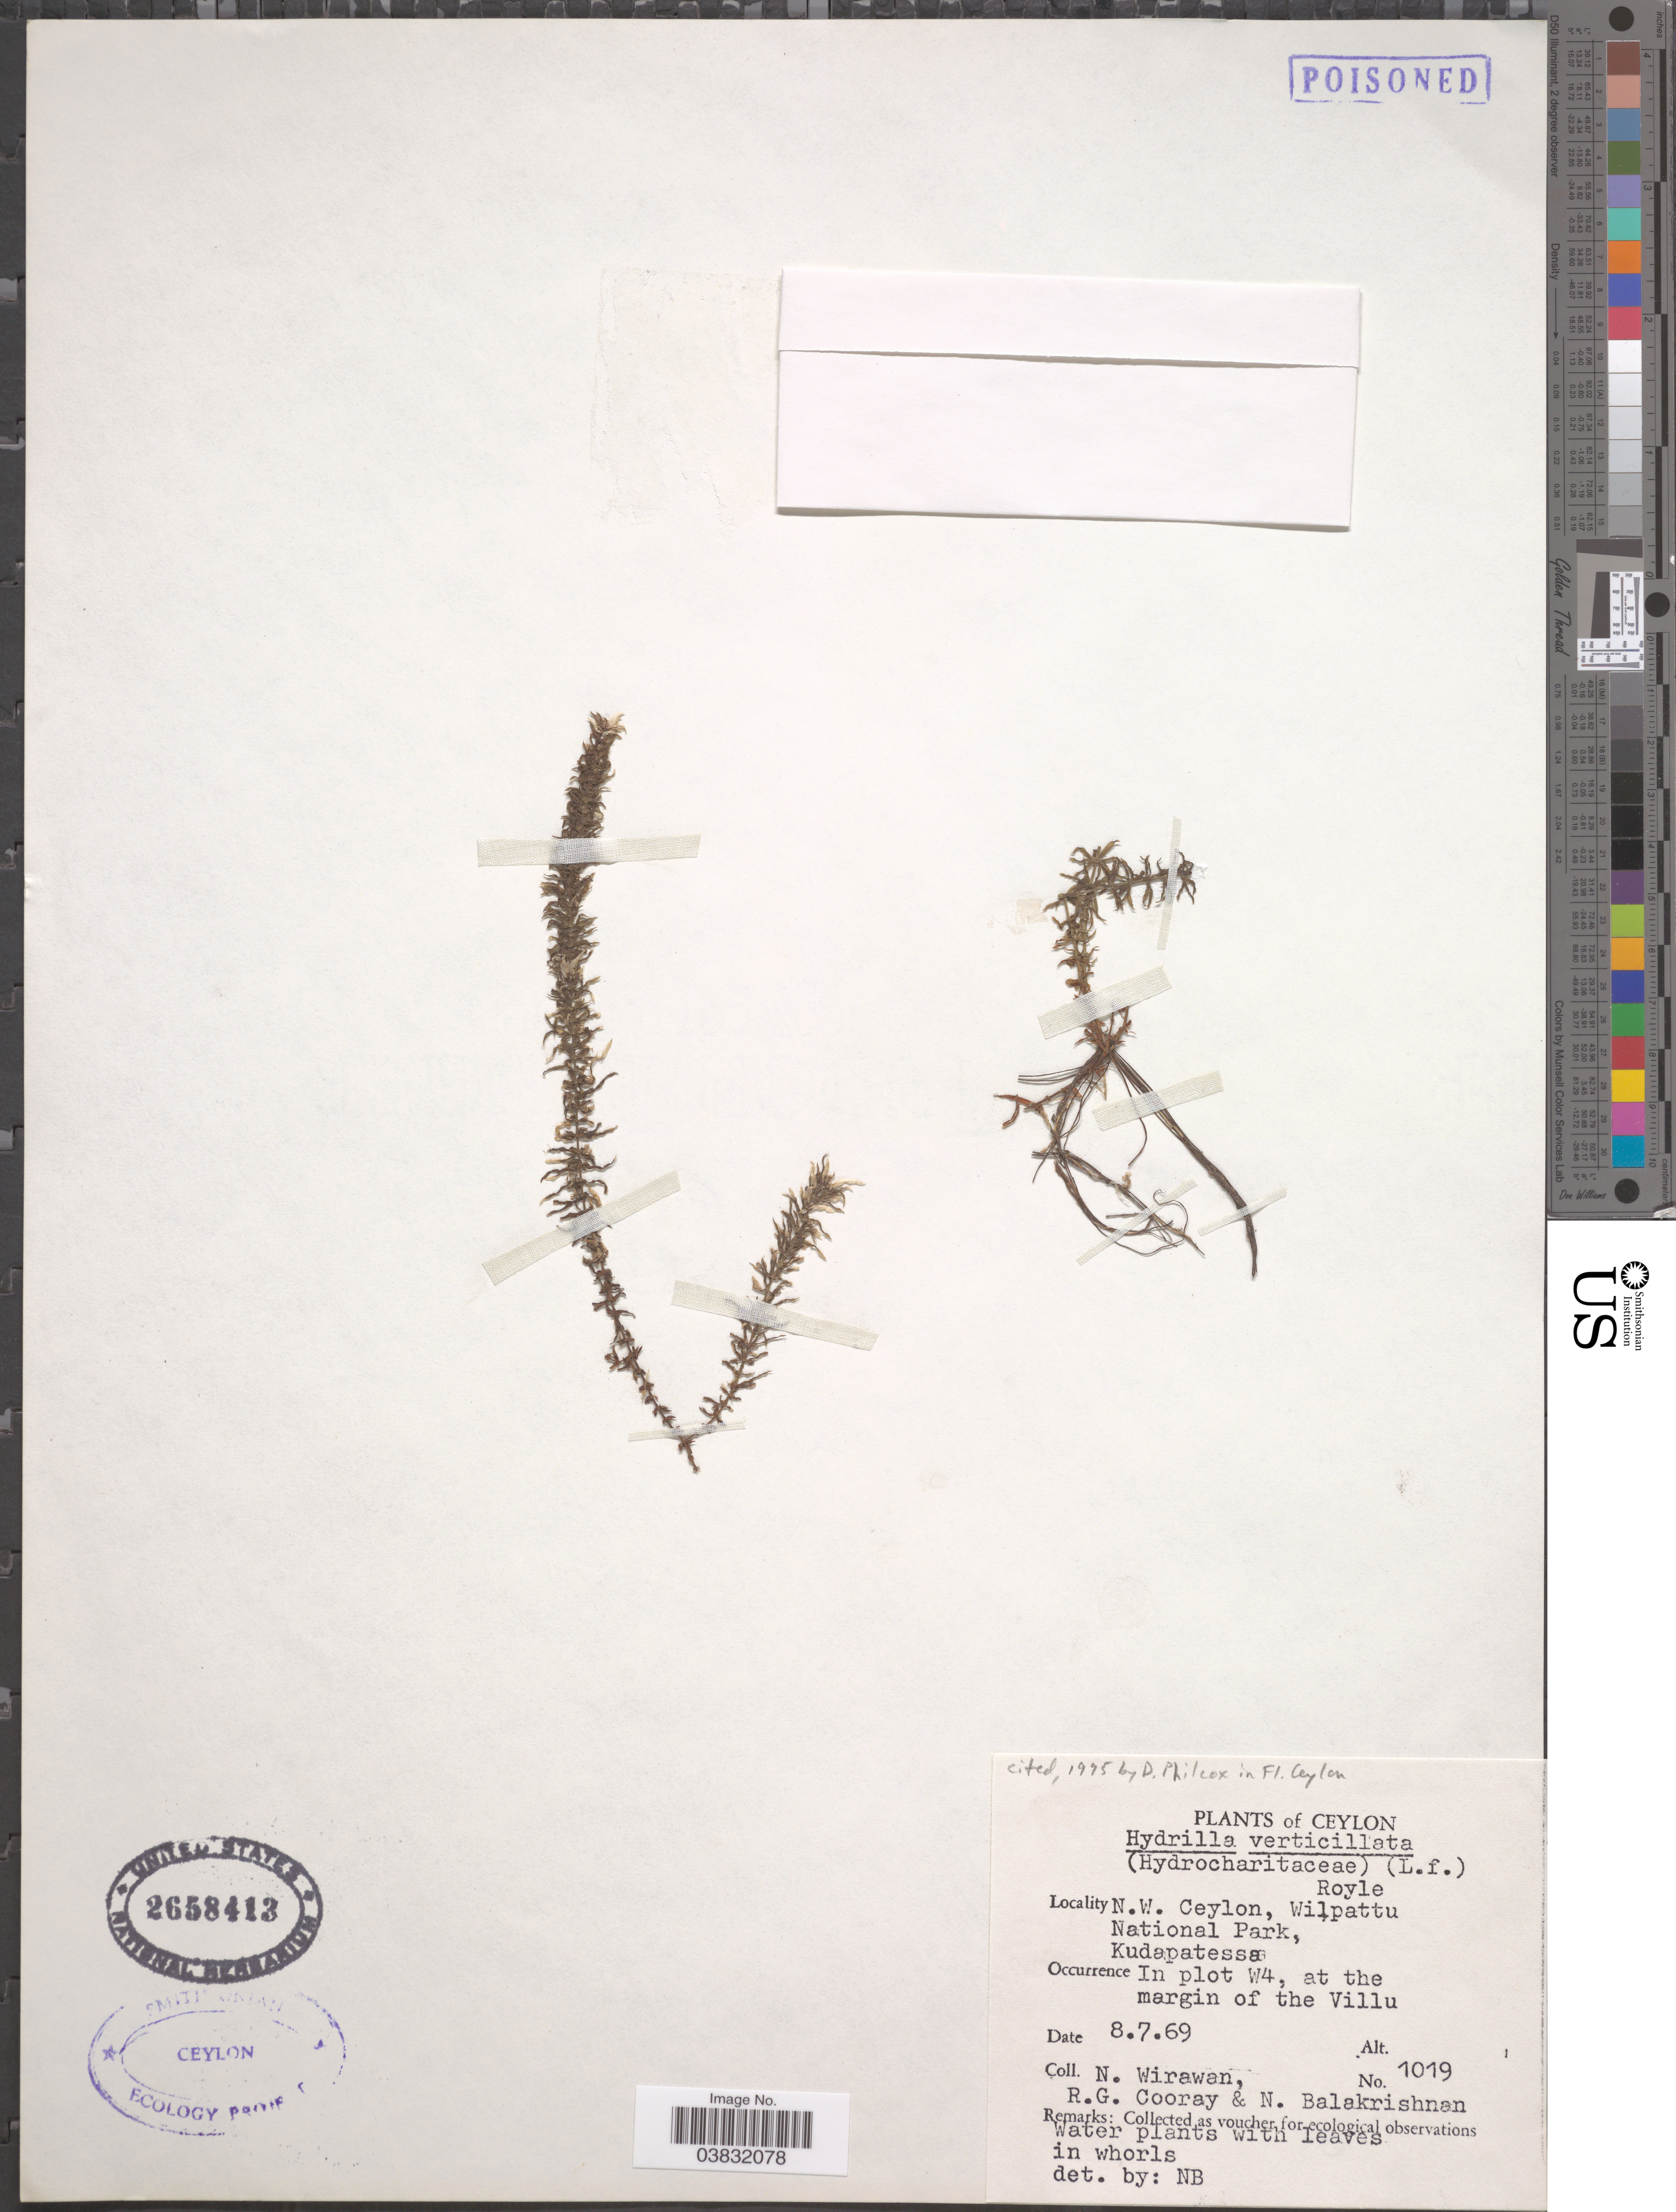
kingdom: Plantae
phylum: Tracheophyta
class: Liliopsida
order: Alismatales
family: Hydrocharitaceae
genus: Hydrilla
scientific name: Hydrilla verticillata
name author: (L. f.) Royle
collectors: N. Wirawan, R. Cooray & N. Balakrishnan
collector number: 1019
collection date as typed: Transcribed d/m/y: 8/7/69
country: Sri Lanka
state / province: North Western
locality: N. W. Ceylon, Wilpattu National Park, Kudapatessa. In plot W4, at the margin of the Villu.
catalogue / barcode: US 2658413